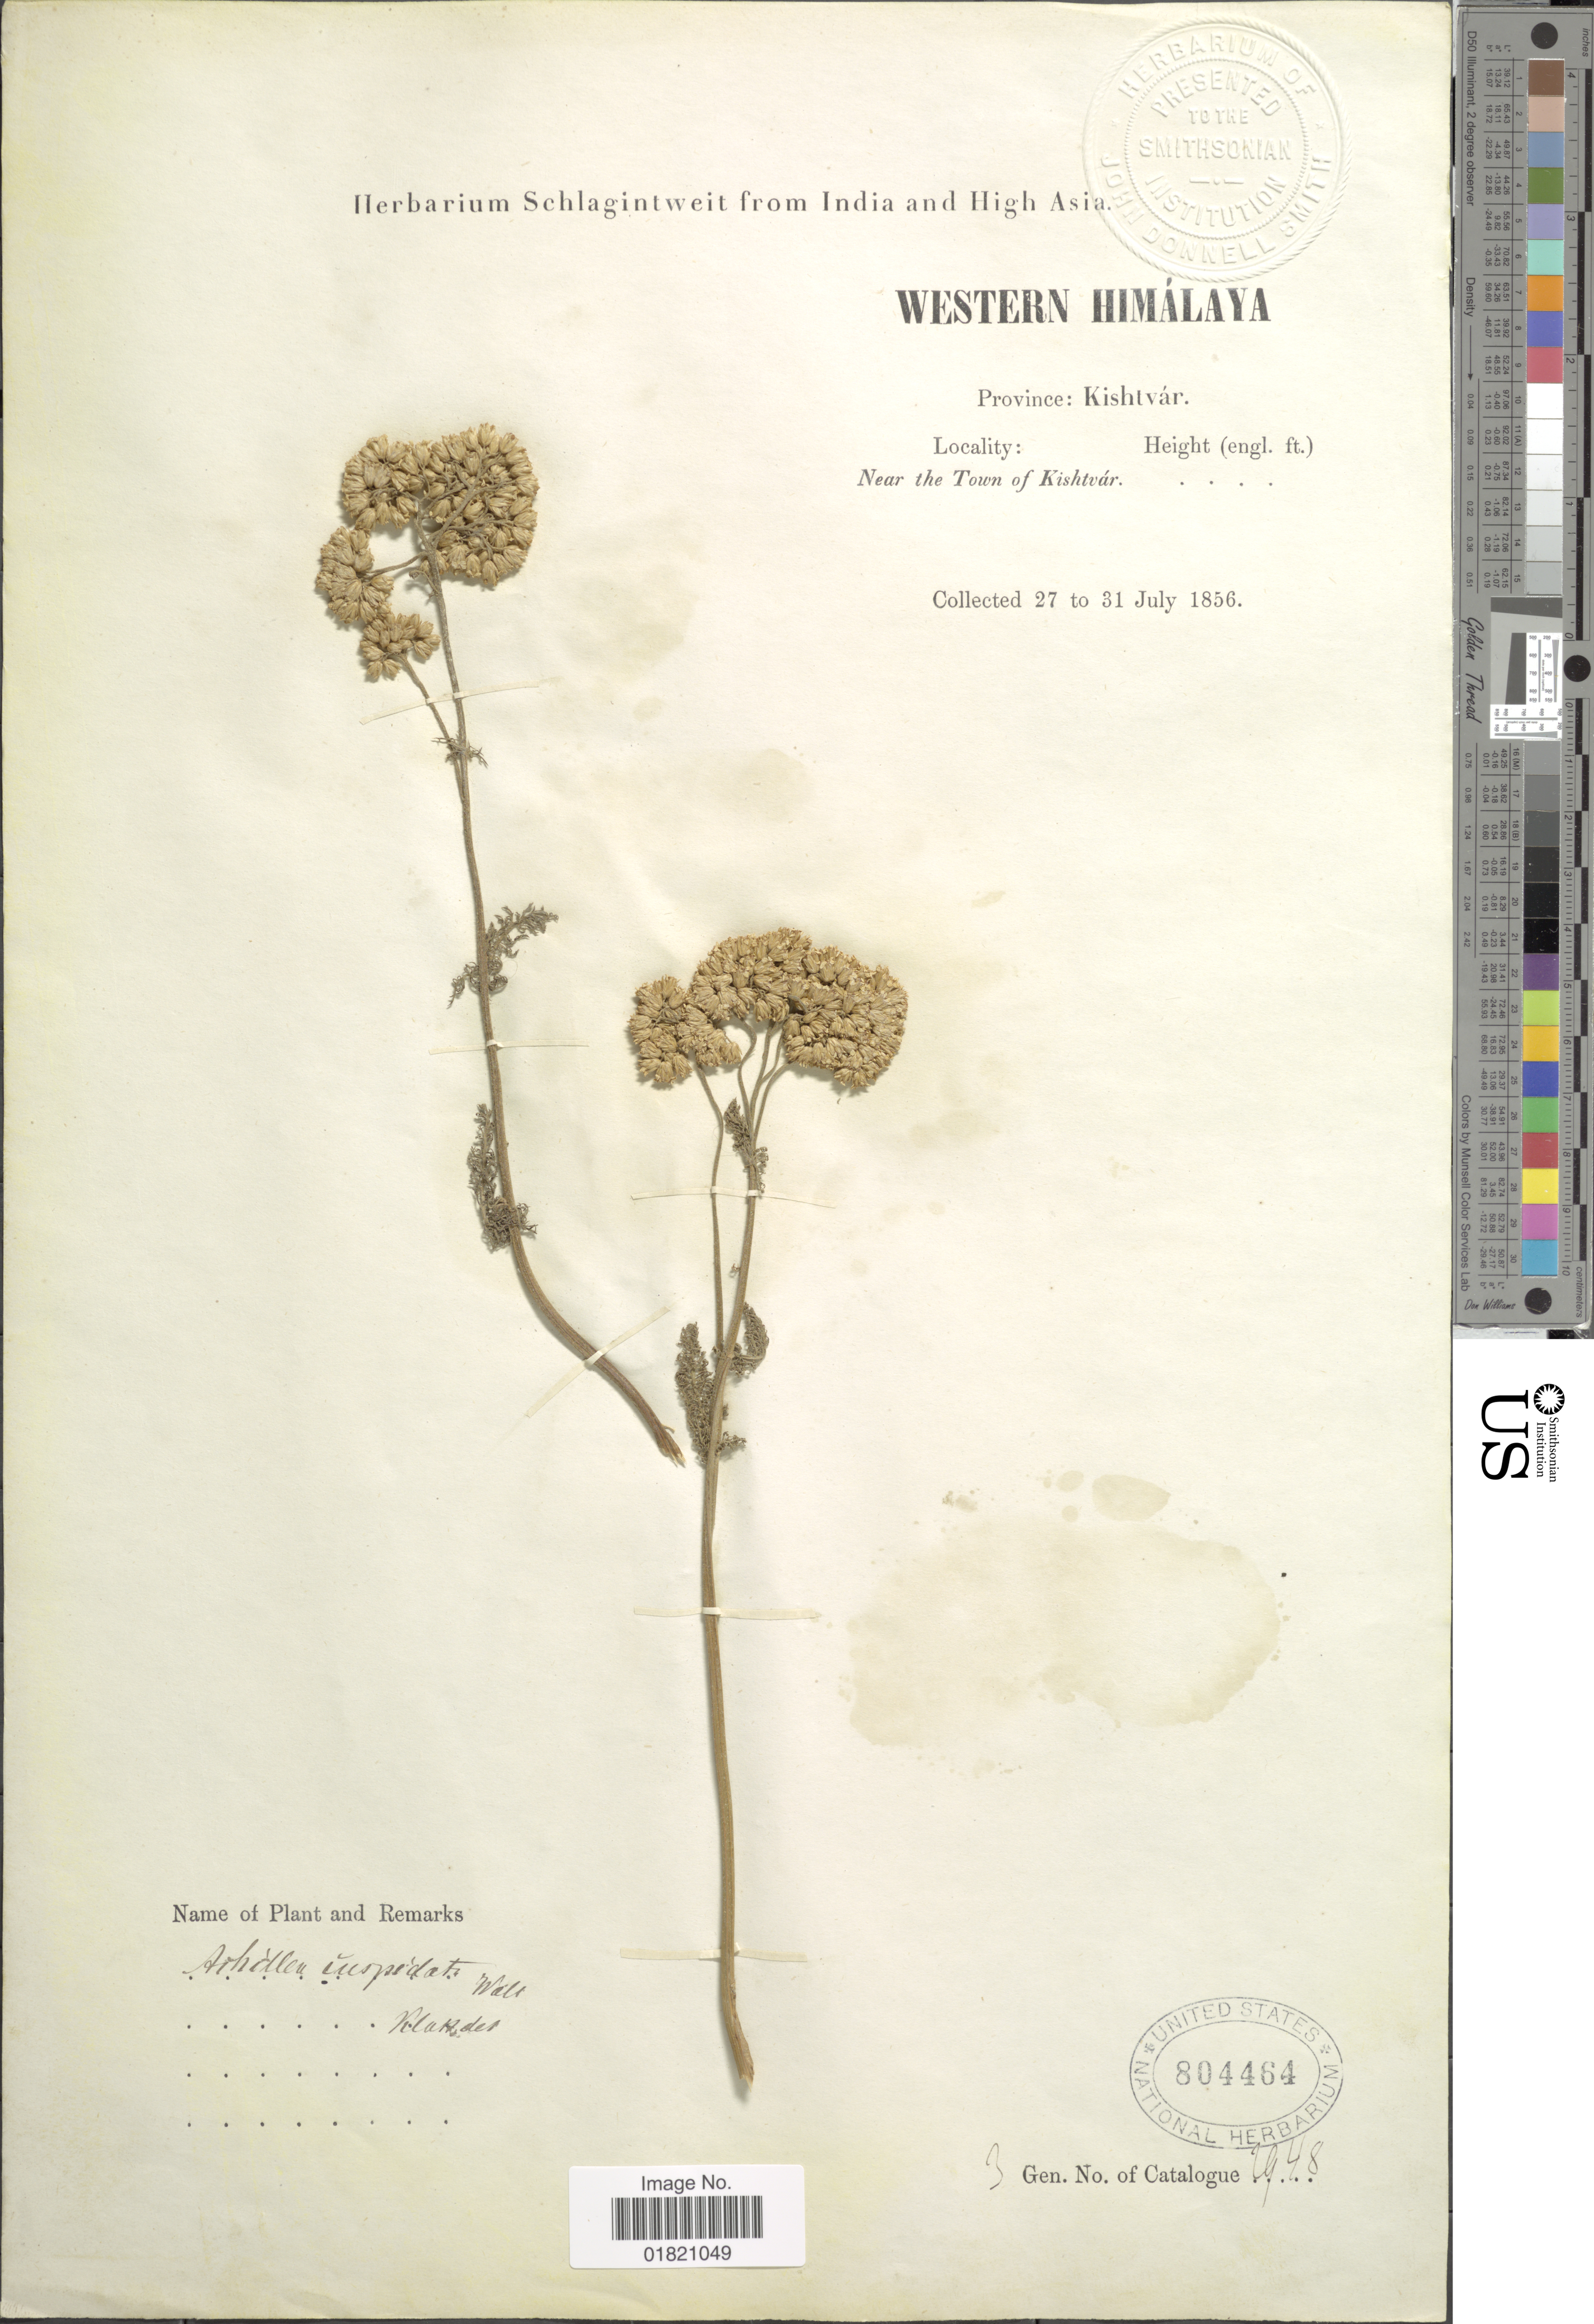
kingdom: Plantae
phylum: Tracheophyta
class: Magnoliopsida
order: Asterales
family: Asteraceae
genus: Achillea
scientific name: Achillea cuspidata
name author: Wall.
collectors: ex herb. Schlagintweit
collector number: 3?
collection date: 1856-07-27/1856-07-31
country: India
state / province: Jammu and Kashmir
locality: Western Himálaya. Province: Kishtvár. Near the town of Kisthvár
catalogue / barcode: US 804464